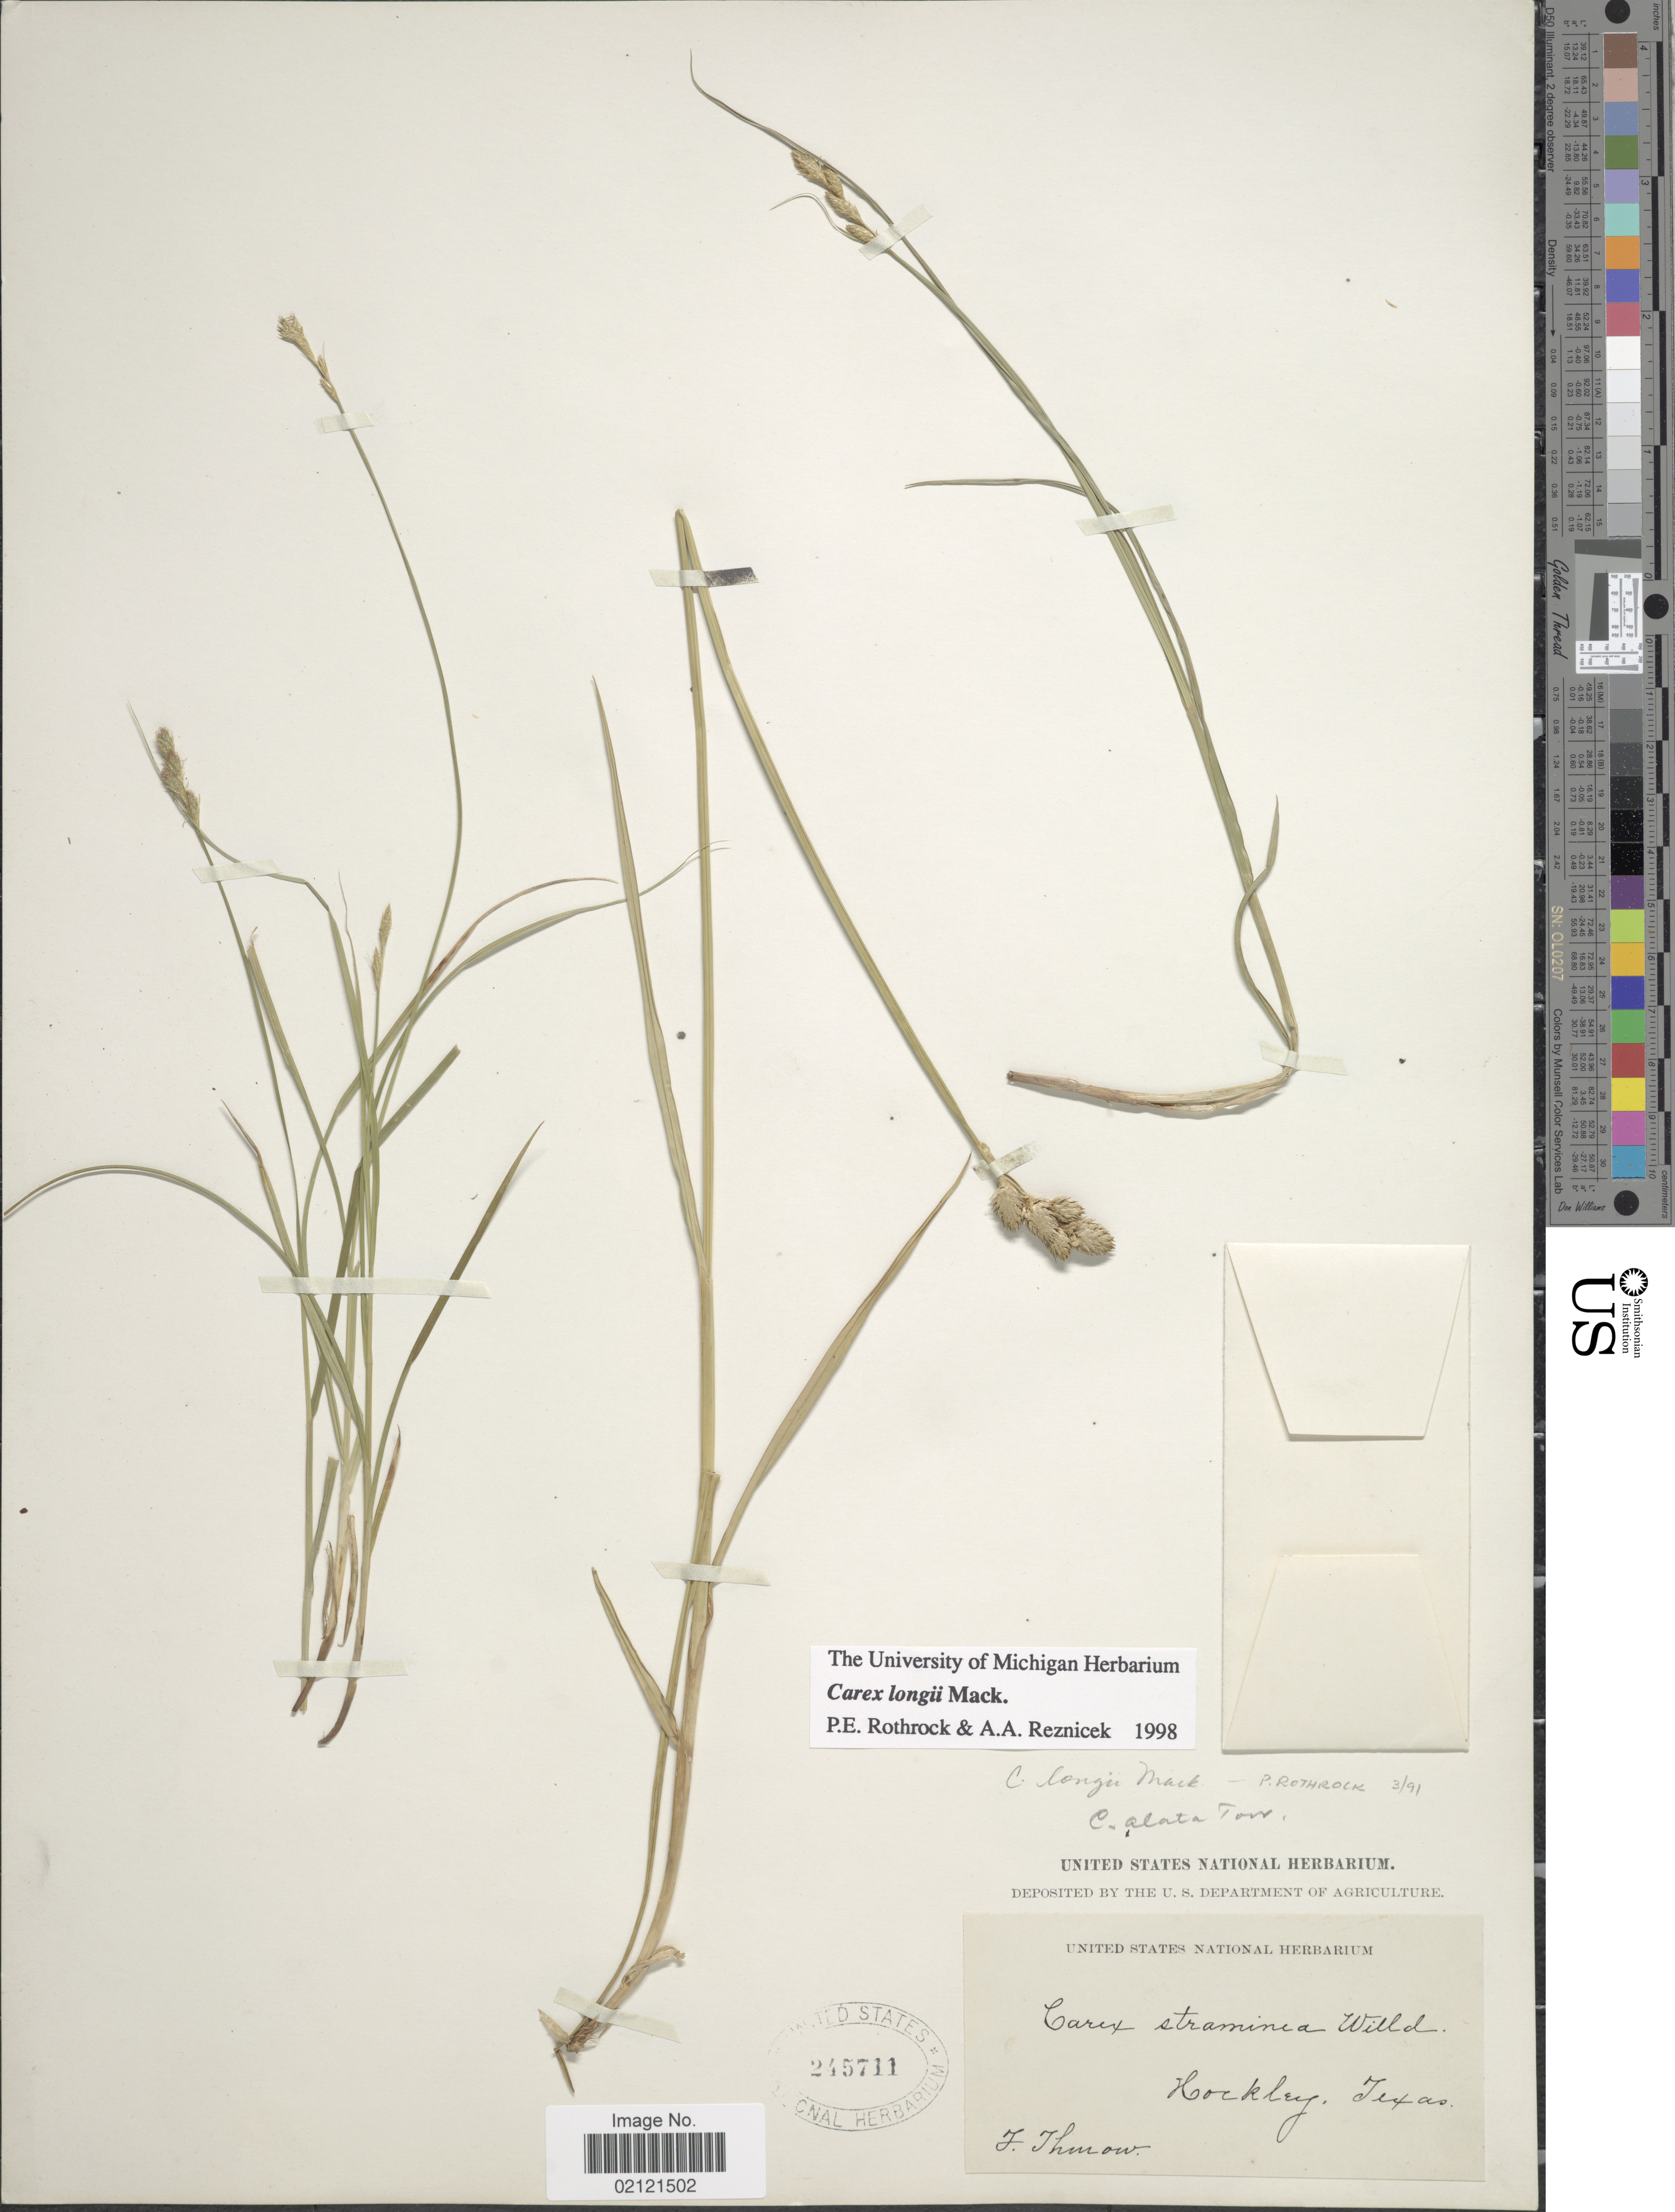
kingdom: Plantae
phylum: Tracheophyta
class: Liliopsida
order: Poales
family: Cyperaceae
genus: Carex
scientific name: Carex longii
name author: Mack.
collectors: F. W. Thurow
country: United States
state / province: Texas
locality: Horkley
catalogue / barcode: US 245711